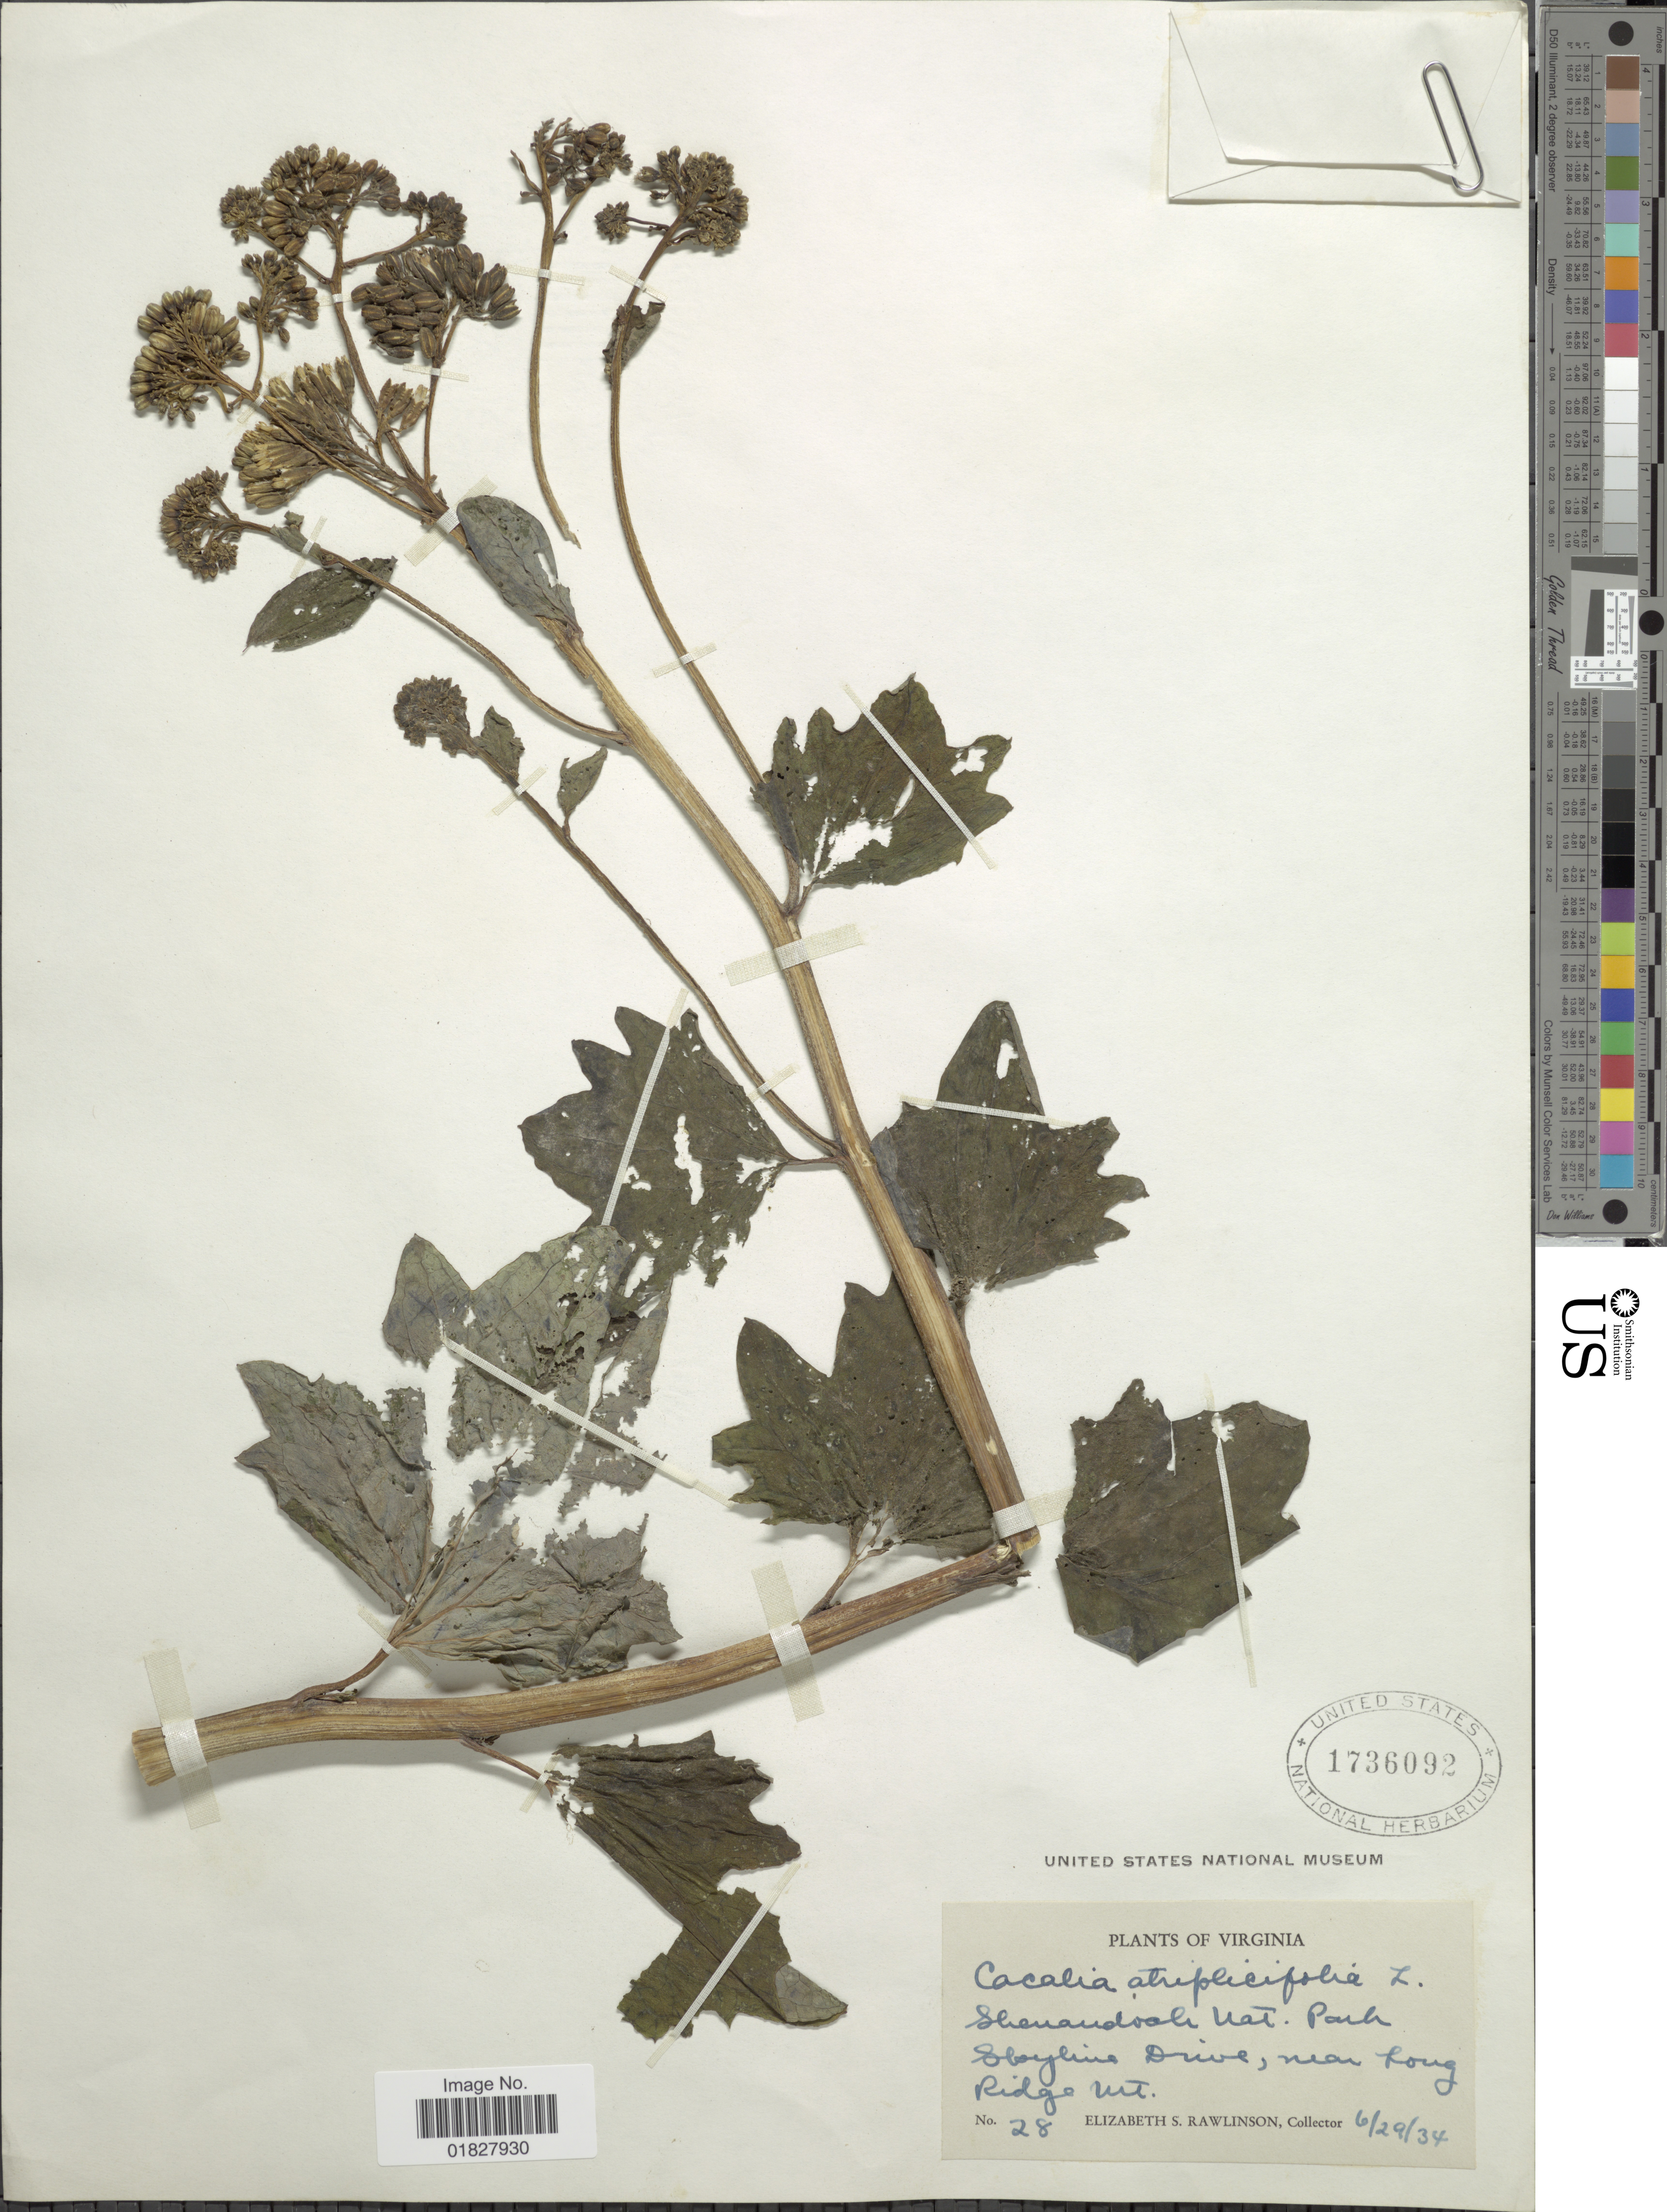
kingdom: Plantae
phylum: Tracheophyta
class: Magnoliopsida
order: Asterales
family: Asteraceae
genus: Arnoglossum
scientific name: Arnoglossum atriplicifolium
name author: (L.) H. Rob.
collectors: E. S. Rawlinson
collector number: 28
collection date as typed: Transcribed d/m/y: 29/6/34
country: United States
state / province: Virginia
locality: Shenandoah Nat. Park, Skyline Drive, near Long Ridge Mt.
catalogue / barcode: US 1736092